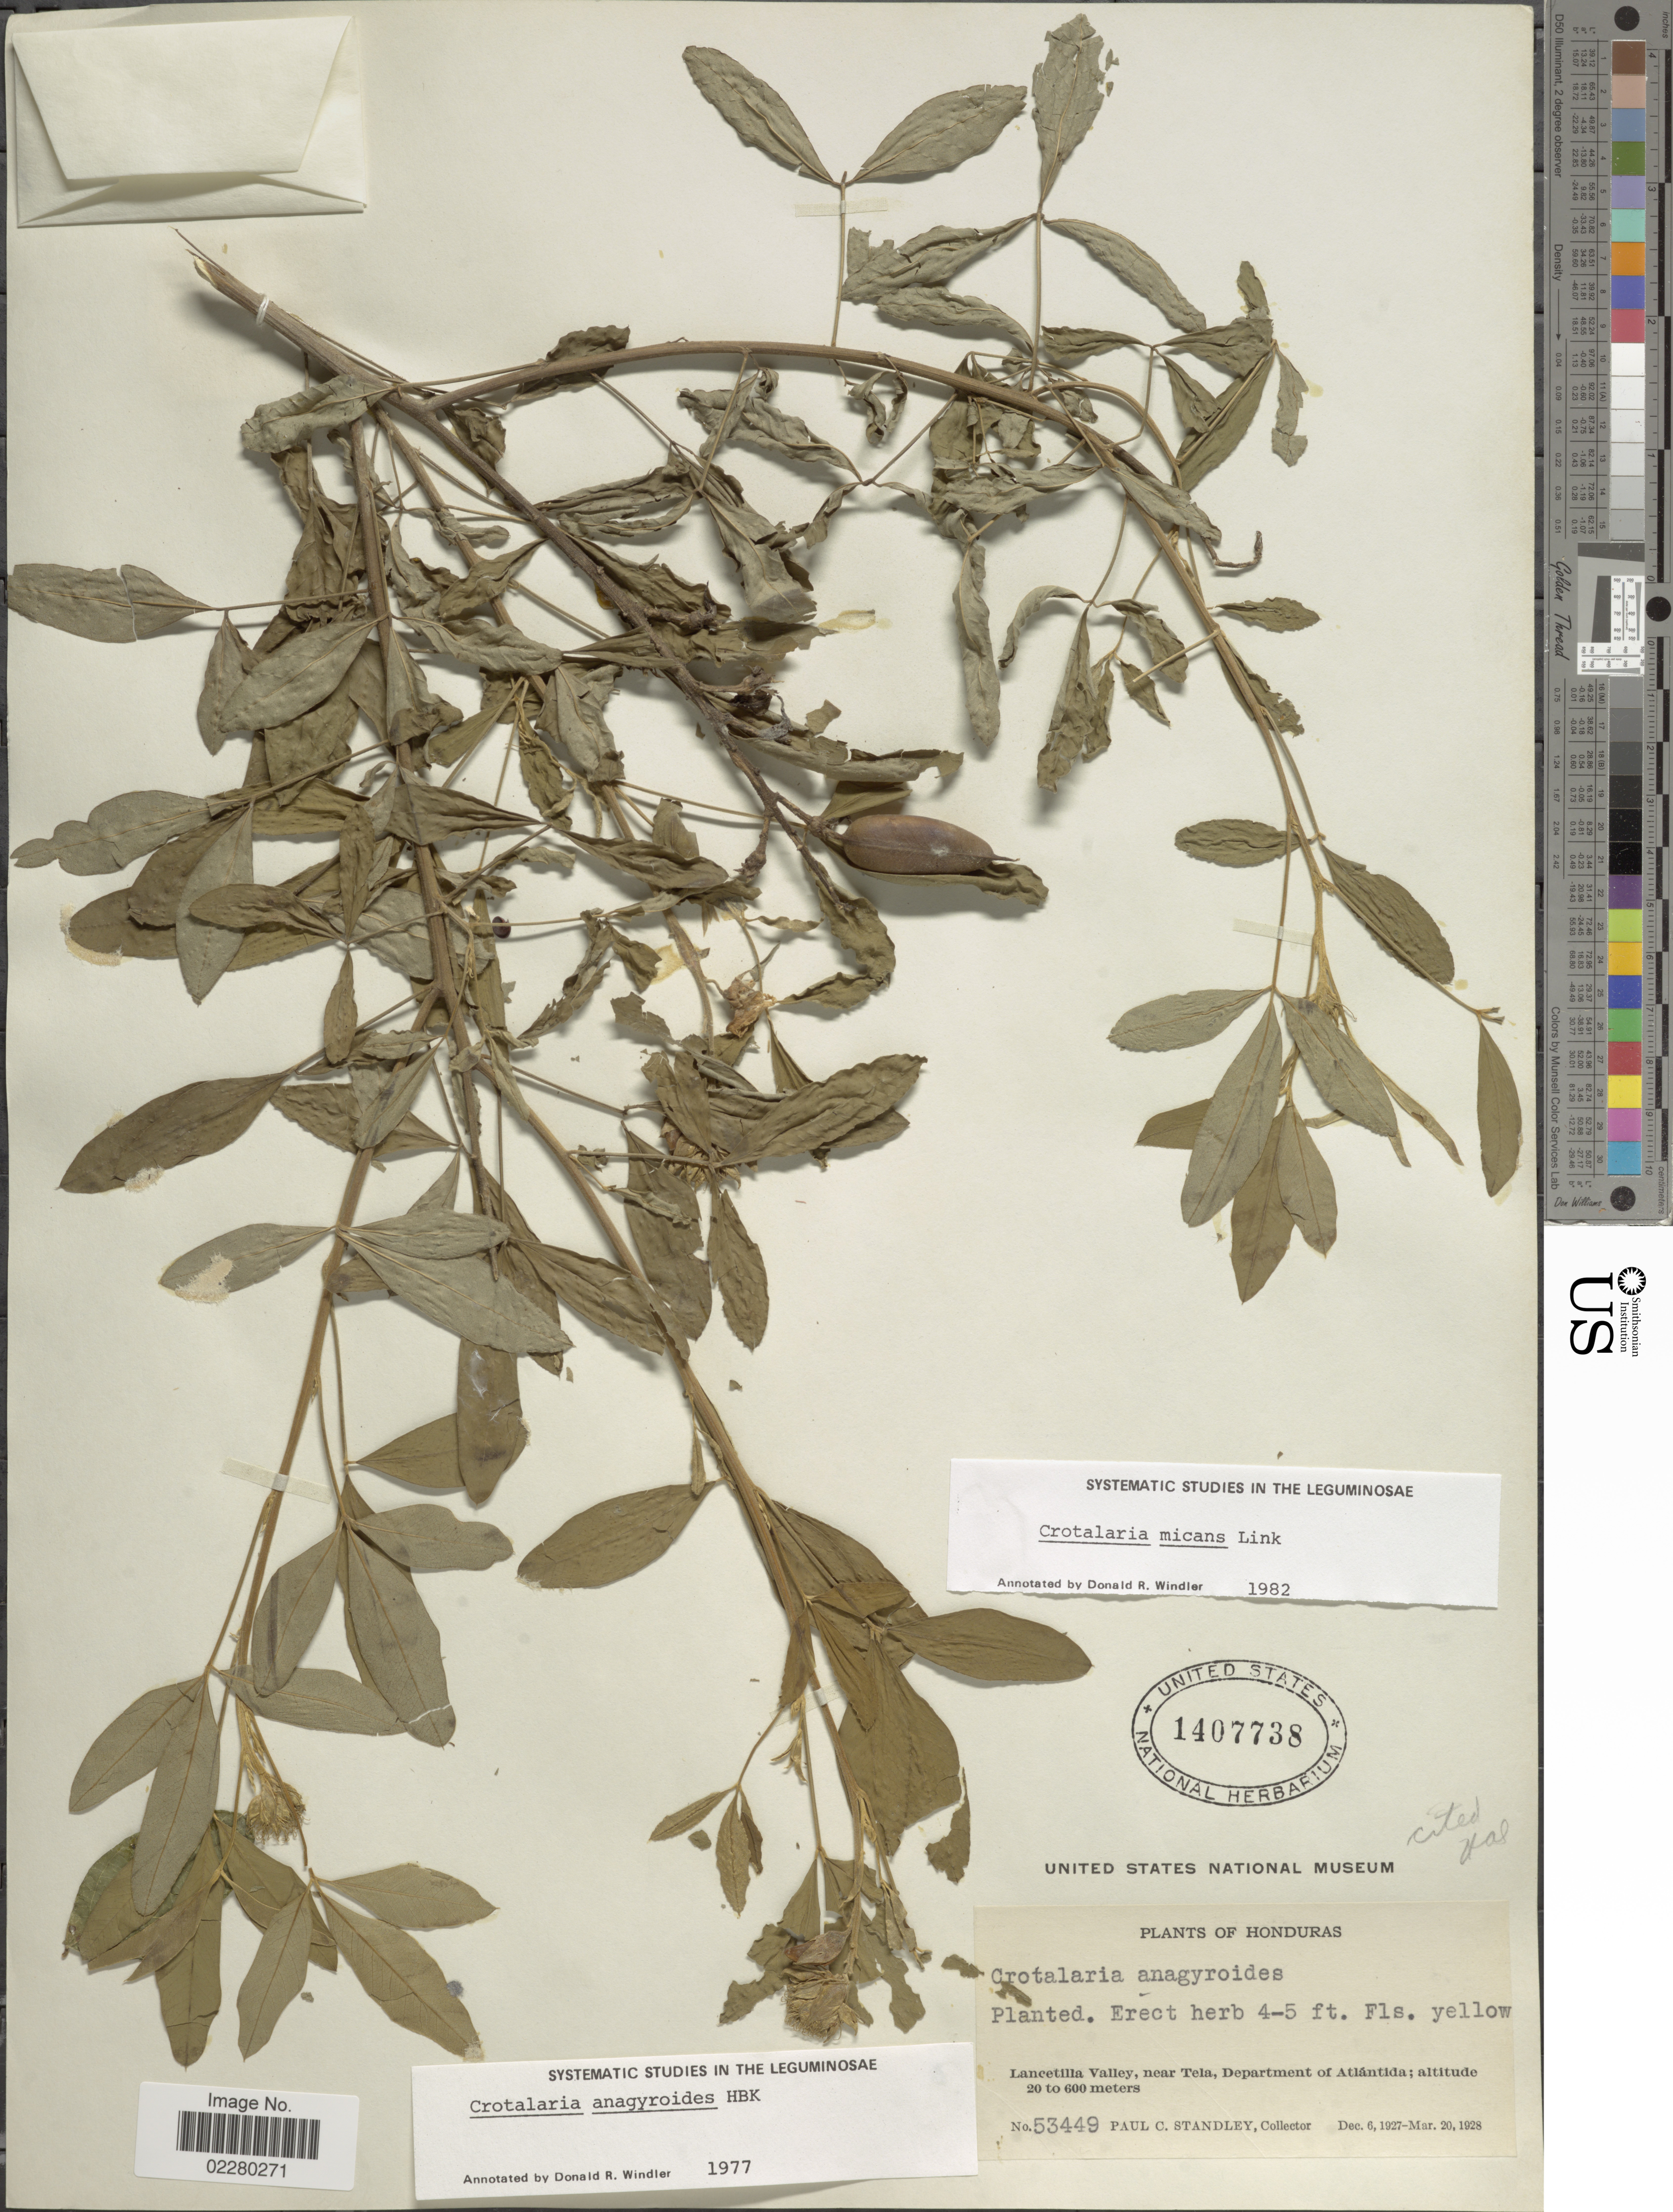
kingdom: Plantae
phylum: Tracheophyta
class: Magnoliopsida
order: Fabales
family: Fabaceae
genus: Crotalaria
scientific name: Crotalaria micans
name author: Link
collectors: P. C. Standley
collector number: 53449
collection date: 1927-12-06/1928-03-20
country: Honduras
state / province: Atlántida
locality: Lancetilla Valley, near Tela, Department of Atlántida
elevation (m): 20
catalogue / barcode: US 1407738